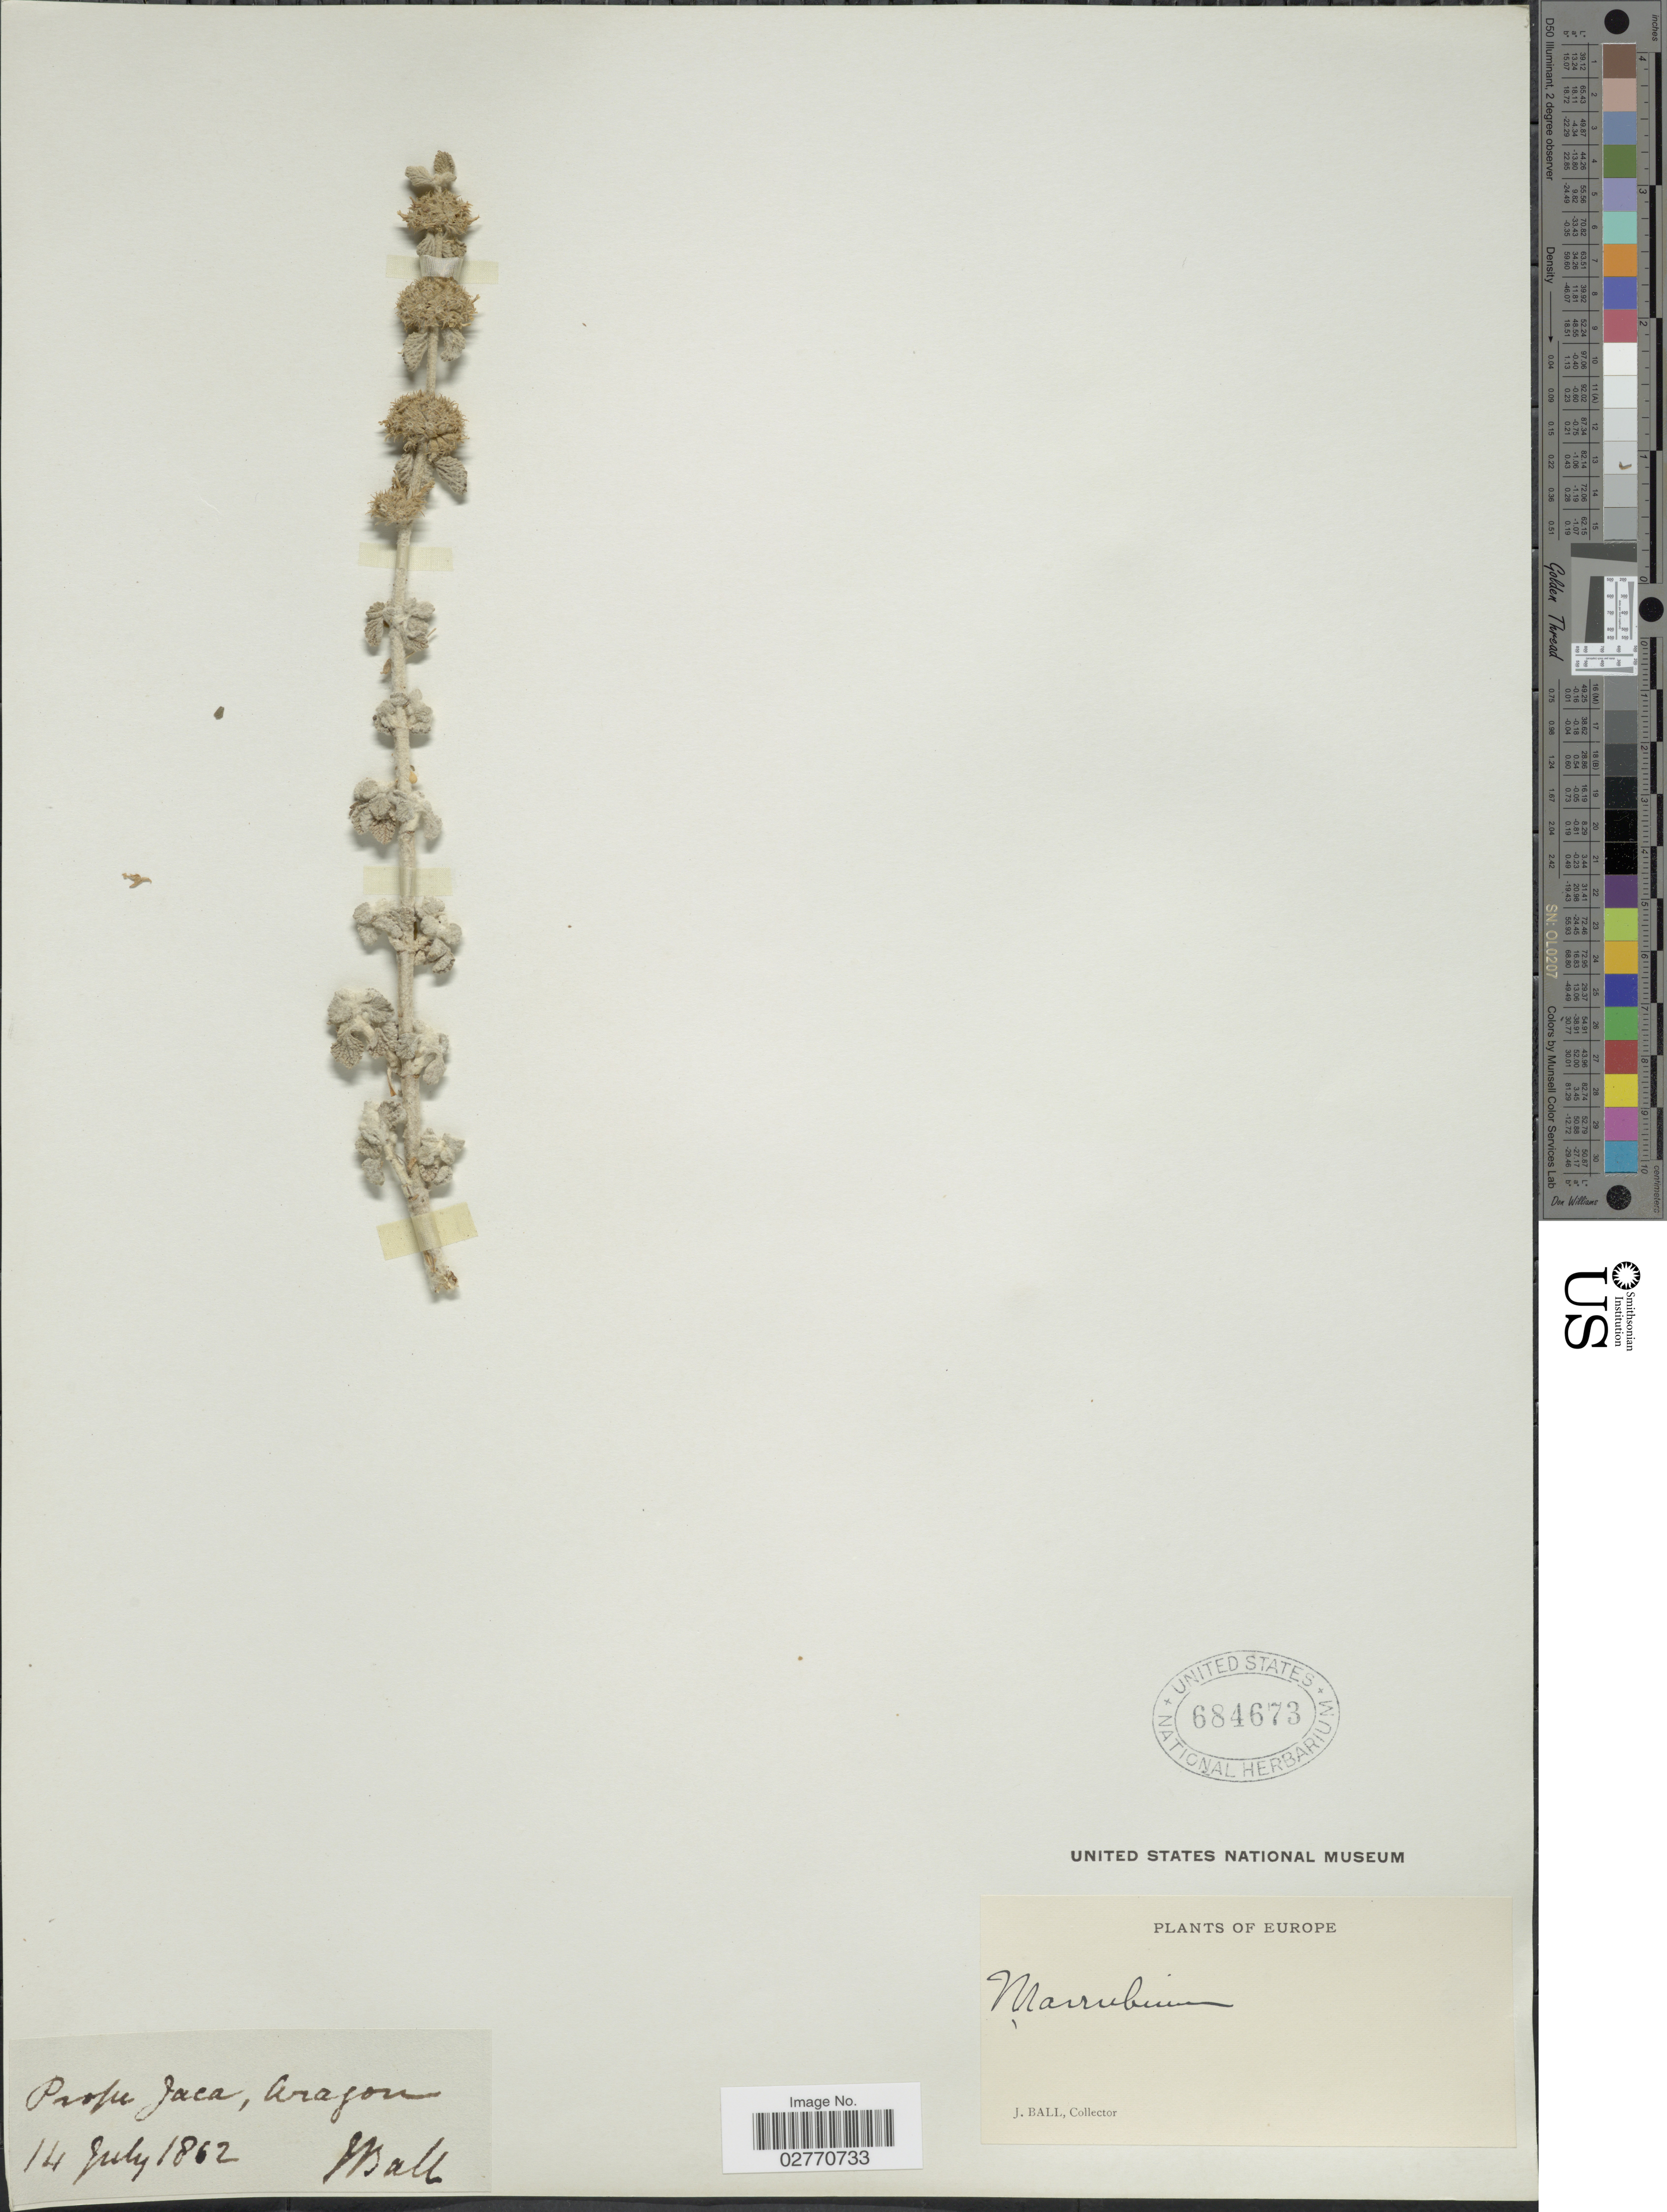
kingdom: Plantae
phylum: Tracheophyta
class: Magnoliopsida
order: Lamiales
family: Lamiaceae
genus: Marrubium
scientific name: Marrubium sp.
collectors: J. Ball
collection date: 1862-07-14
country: Spain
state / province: Aragón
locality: Prope Jaca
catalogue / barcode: US 684673